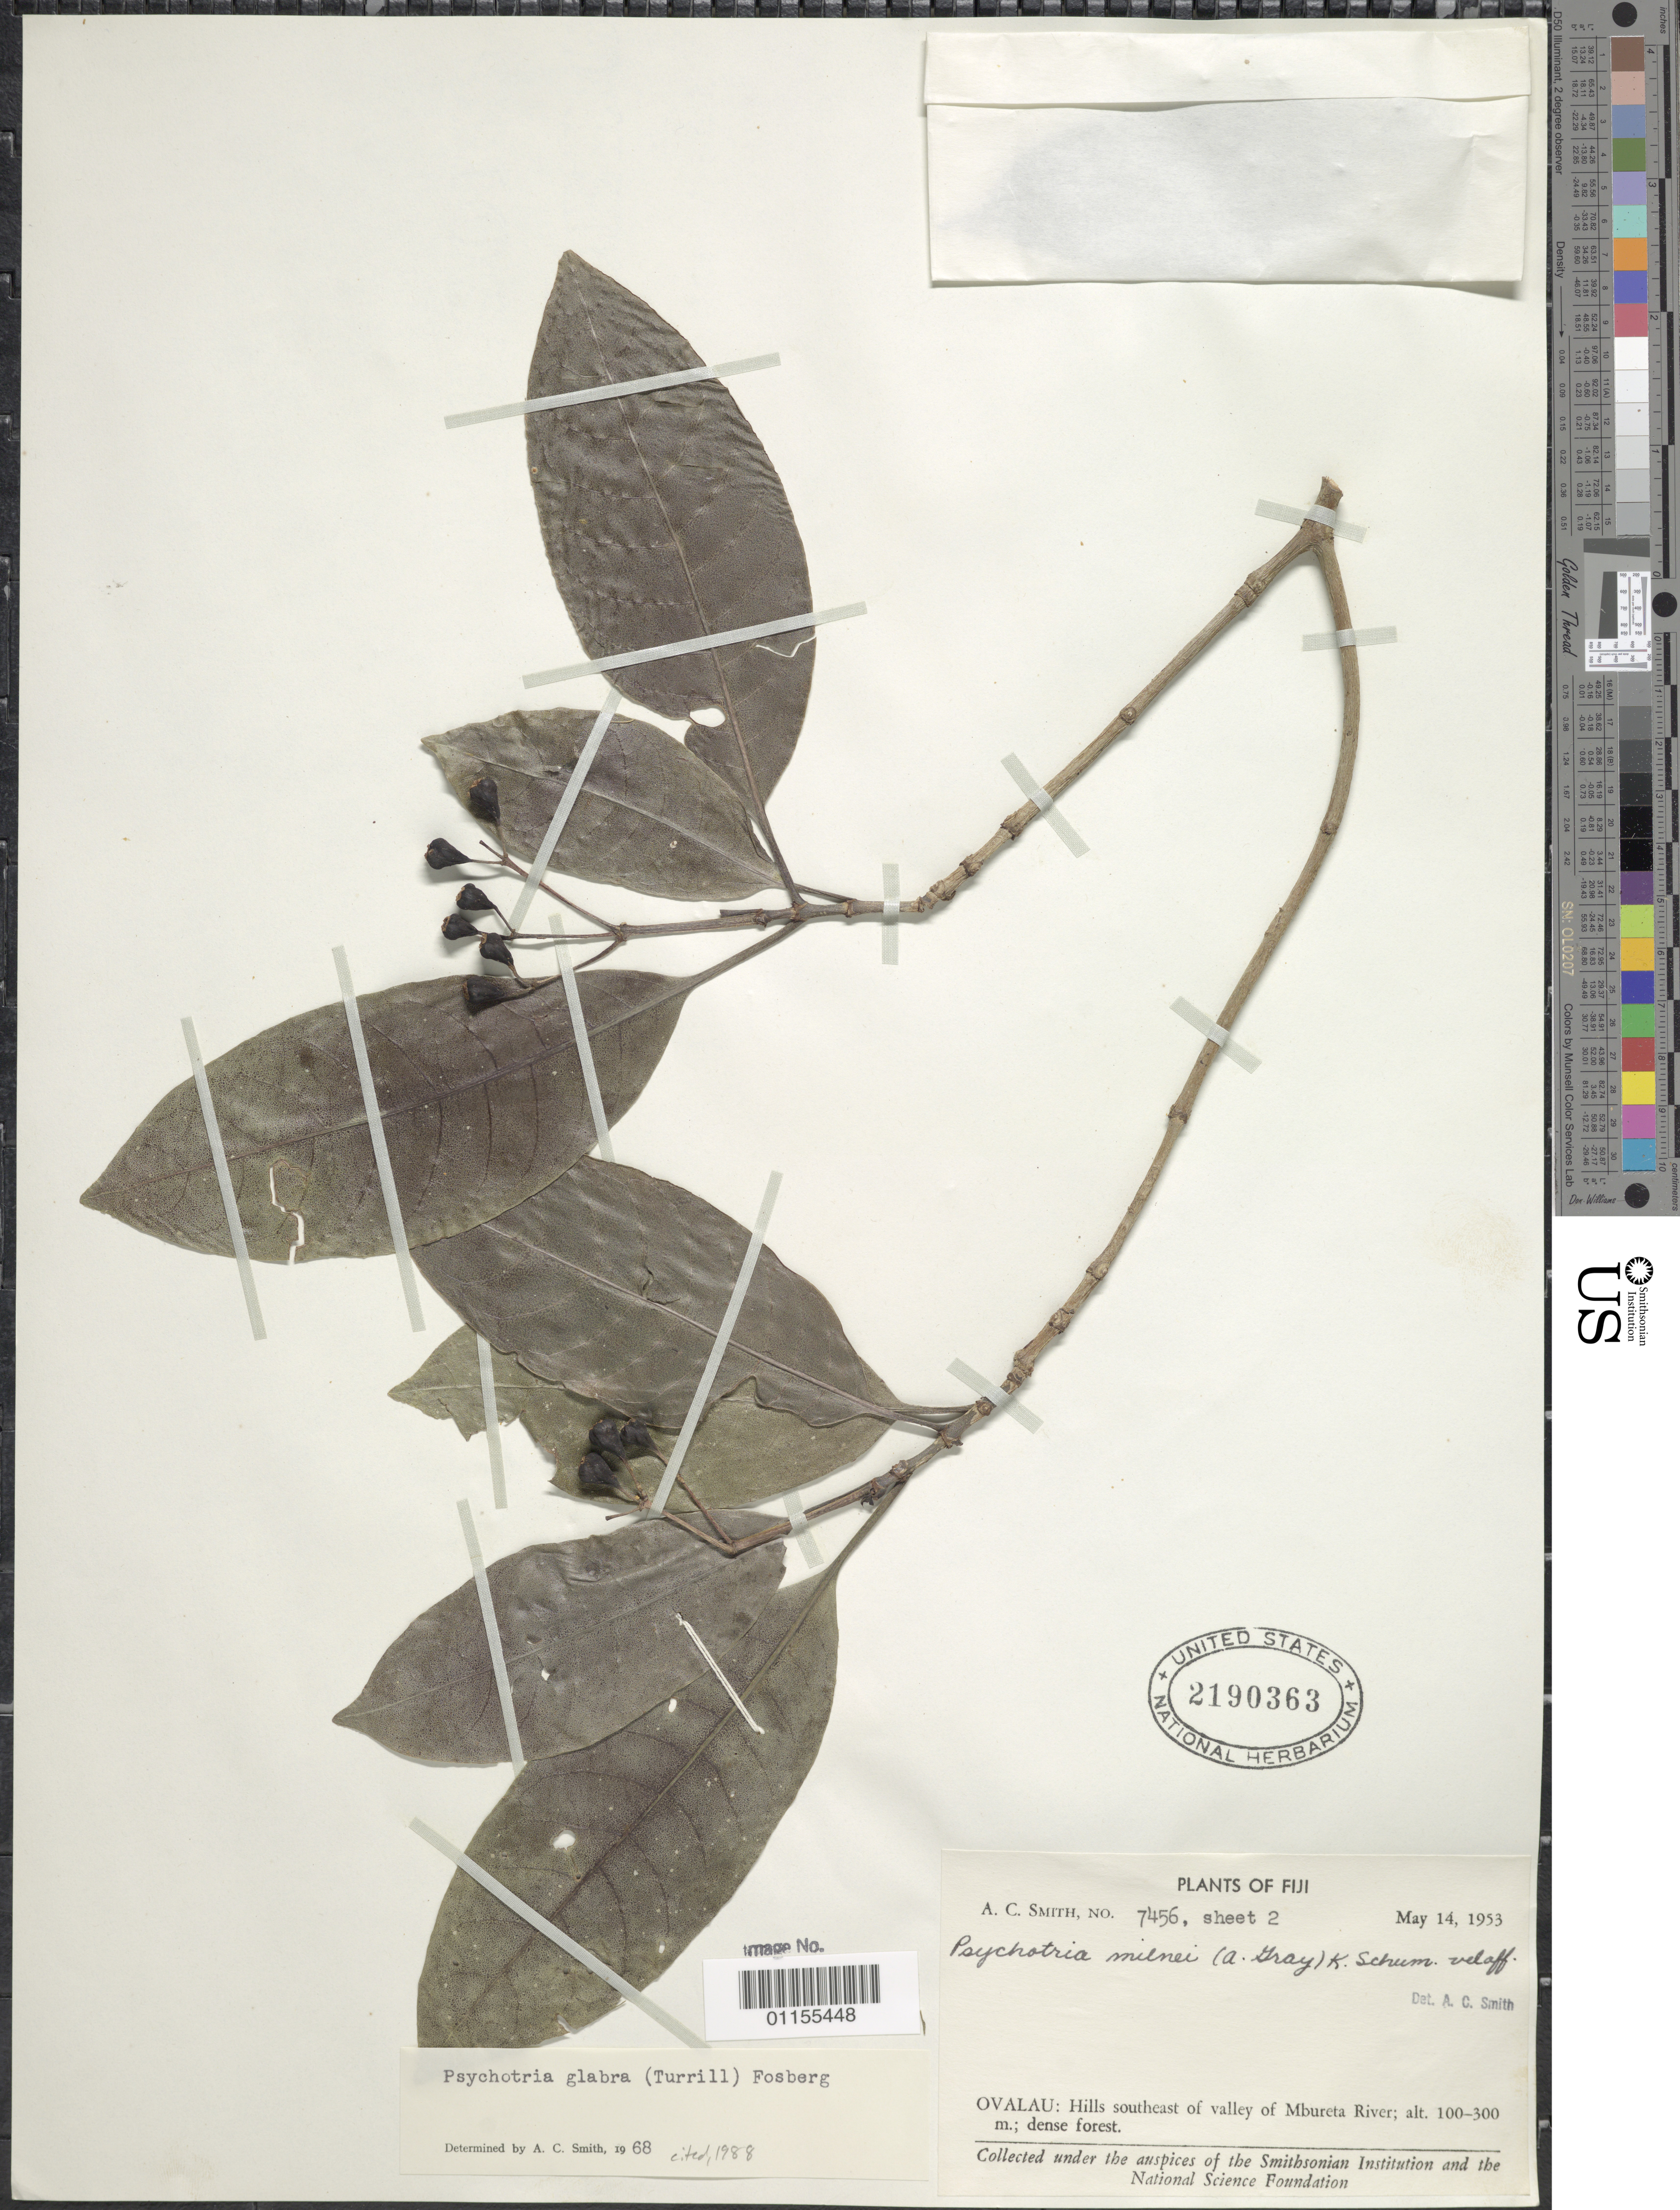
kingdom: Plantae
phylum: Tracheophyta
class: Magnoliopsida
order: Gentianales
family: Rubiaceae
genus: Psychotria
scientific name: Psychotria glabra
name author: (Turrill) Fosberg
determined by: Smith, A. C.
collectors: A. C. Smith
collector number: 7456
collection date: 1953-05-14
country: Fiji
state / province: Eastern Division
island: Ovalau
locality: Hills SE of valley of Mbureta River. Ovalau, Fiji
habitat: Dense forest.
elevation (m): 100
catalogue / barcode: US 2190363